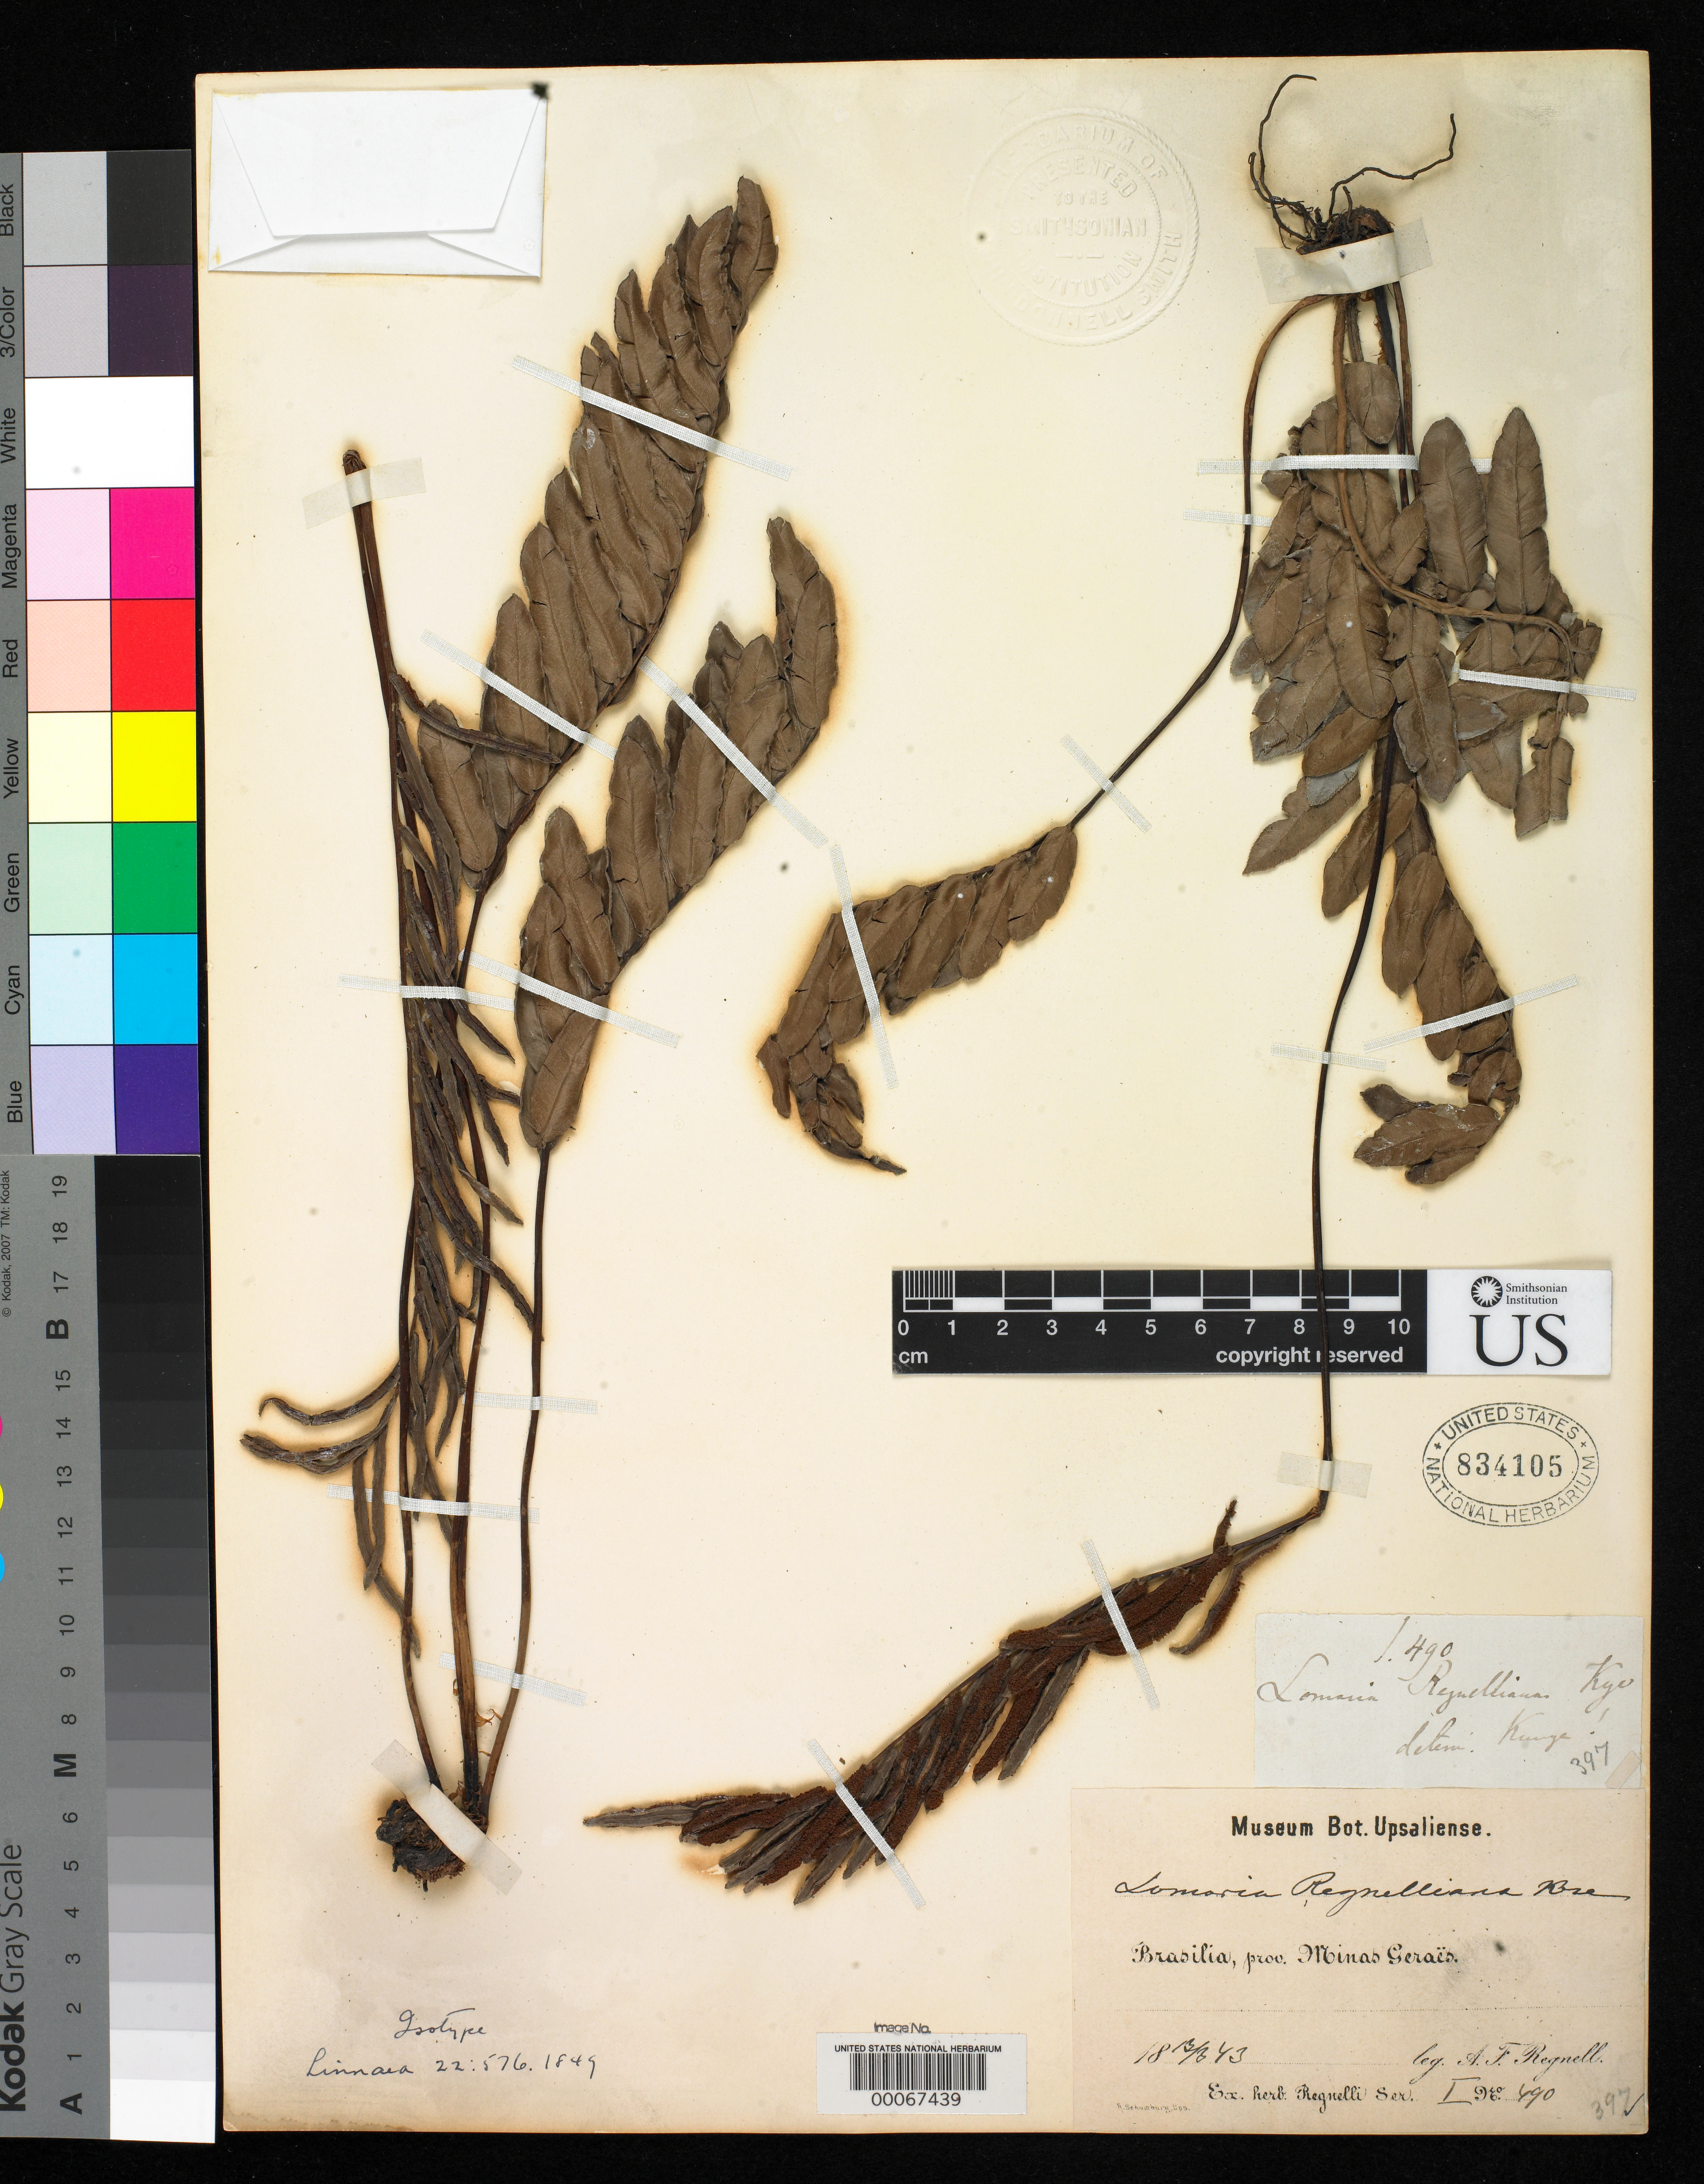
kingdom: Plantae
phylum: Tracheophyta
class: Polypodiopsida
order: Polypodiales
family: Blechnaceae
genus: Lomaria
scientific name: Lomaria regnelliana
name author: Kunze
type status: Type Collection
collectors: A. F. Regnell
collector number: I 490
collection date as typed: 13 Mar 1843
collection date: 1843-03-13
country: Brazil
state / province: Minas Gerais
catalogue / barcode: US 834105